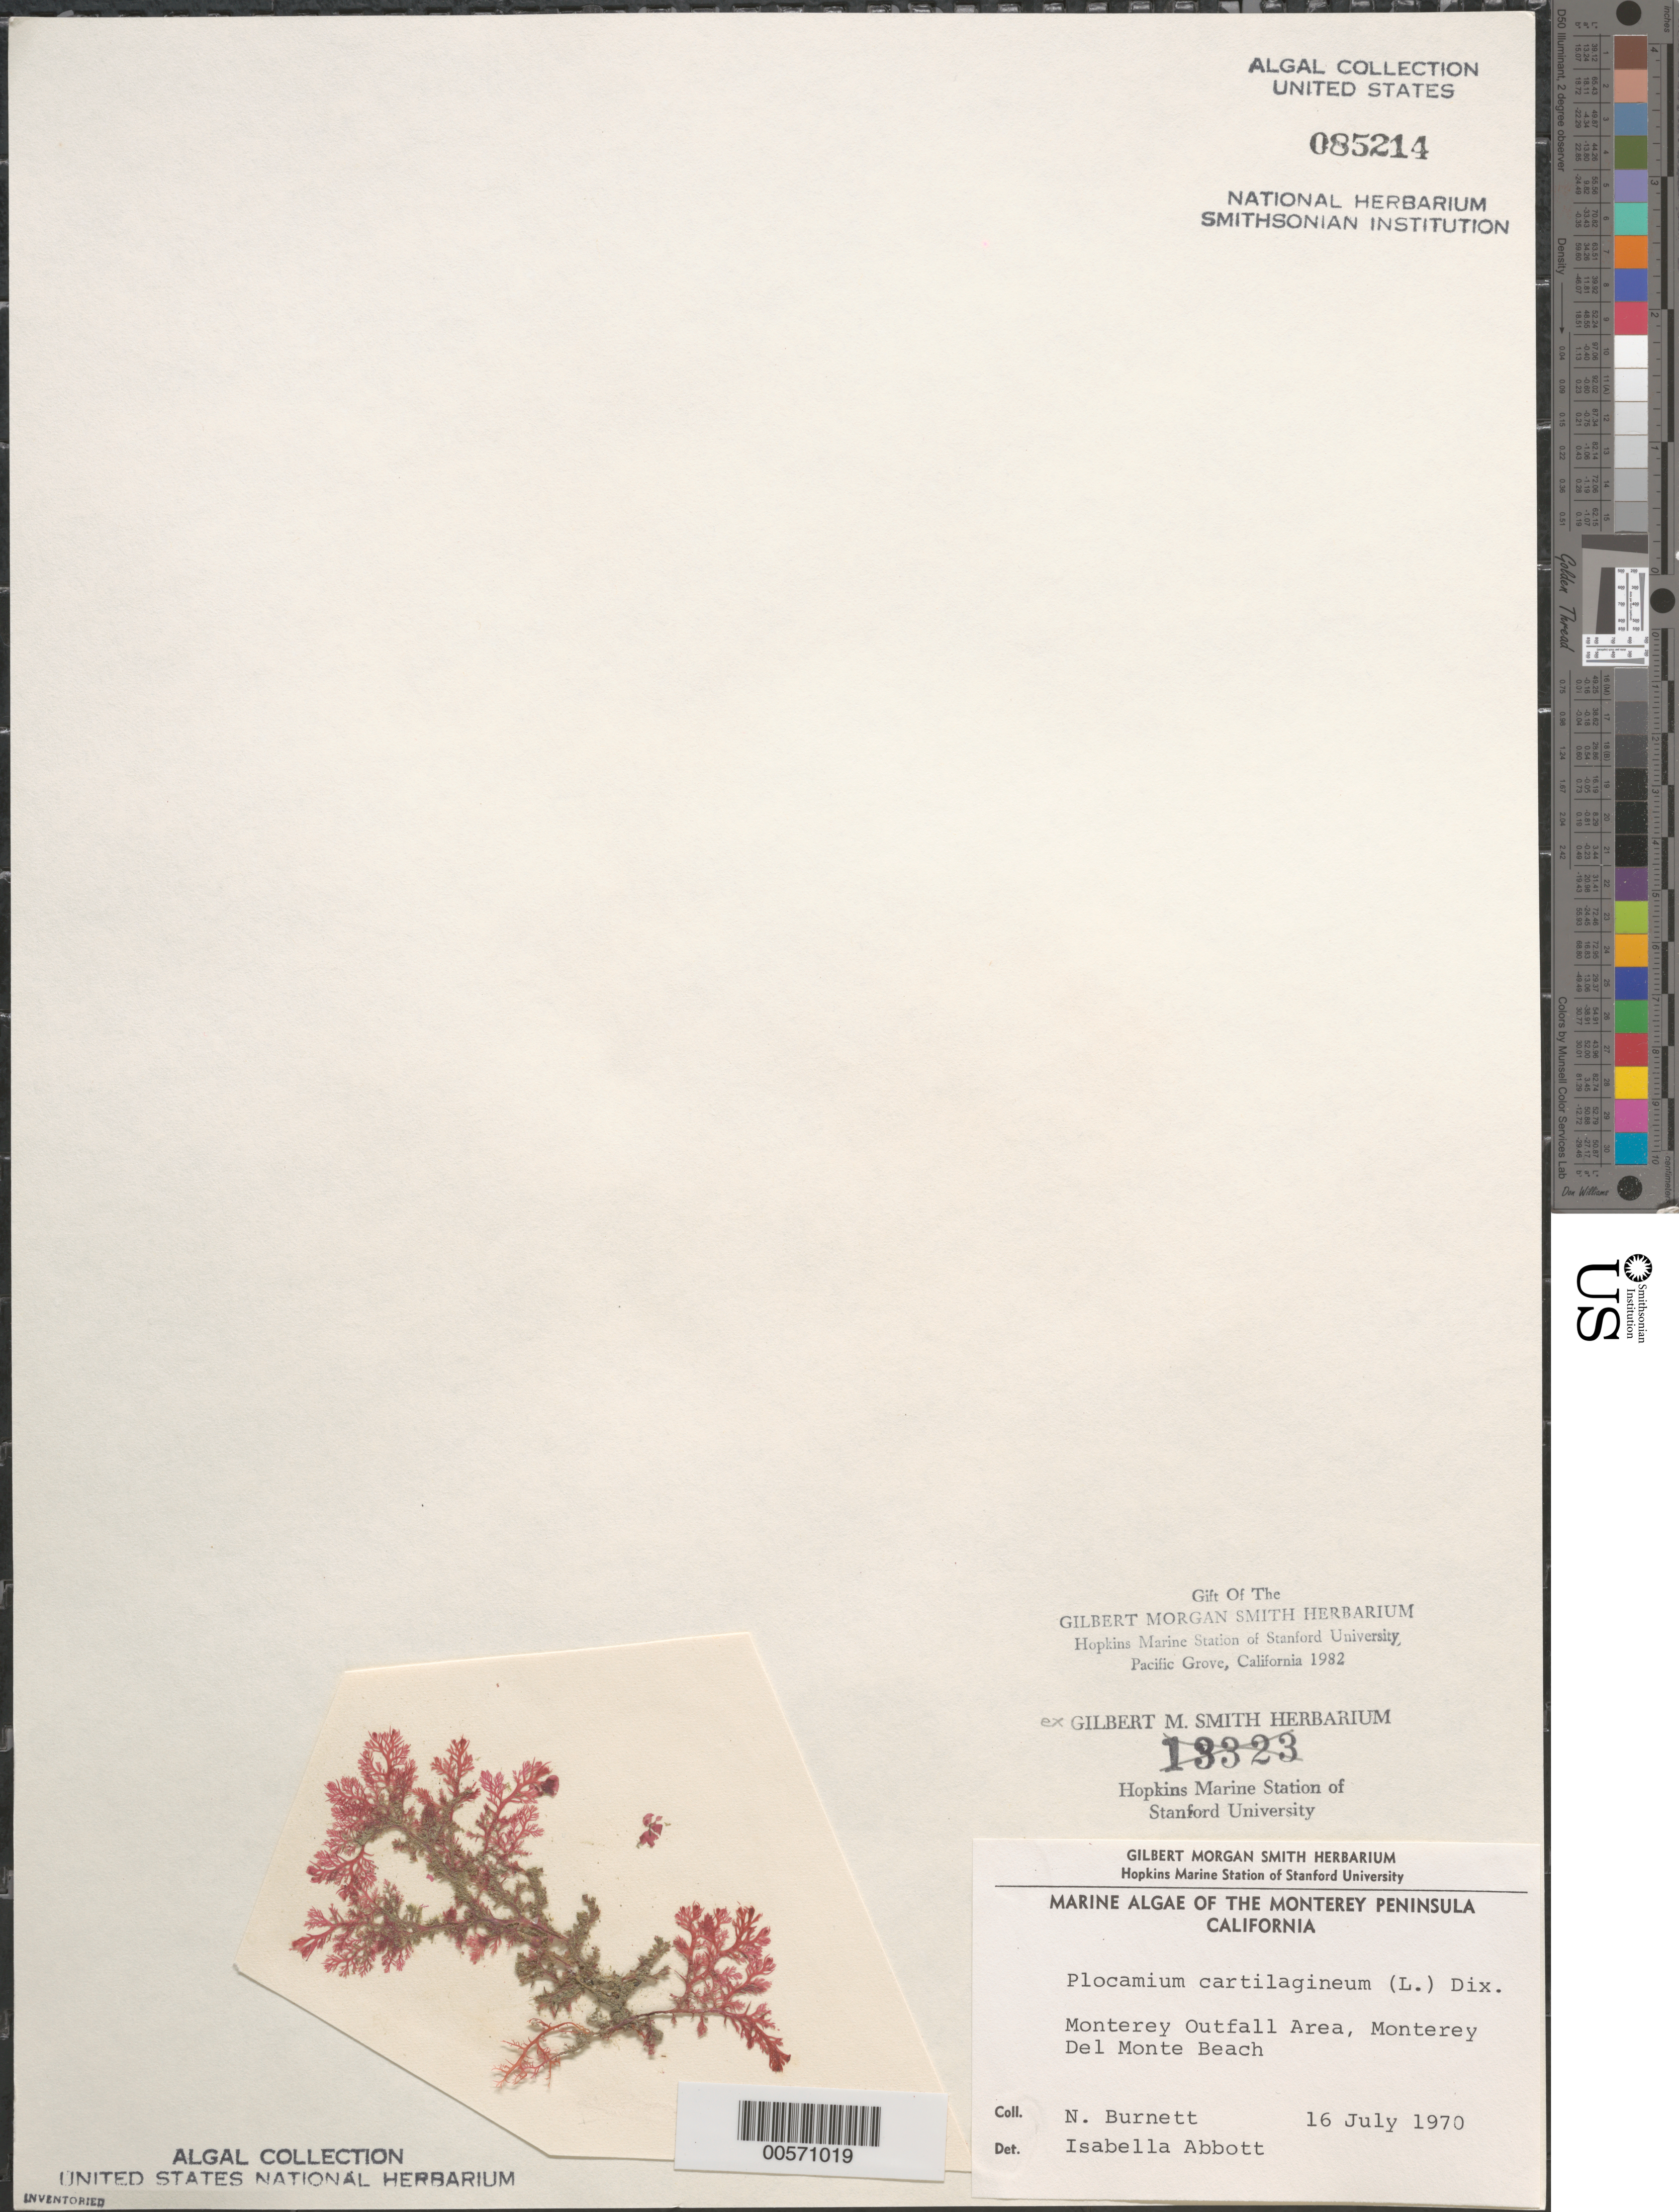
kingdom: Plantae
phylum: Rhodophyta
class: Florideophyceae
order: Plocamiales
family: Plocamiaceae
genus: Plocamium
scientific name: Plocamium cartilagineum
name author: (L.) P.S. Dixon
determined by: Abbott, Isabella A.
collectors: N. Burnett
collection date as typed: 16 Jul 1970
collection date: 1970-07-16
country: United States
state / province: California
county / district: Monterey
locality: Monterey outfall area, Del Monte Beach, Monterey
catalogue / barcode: US 85214